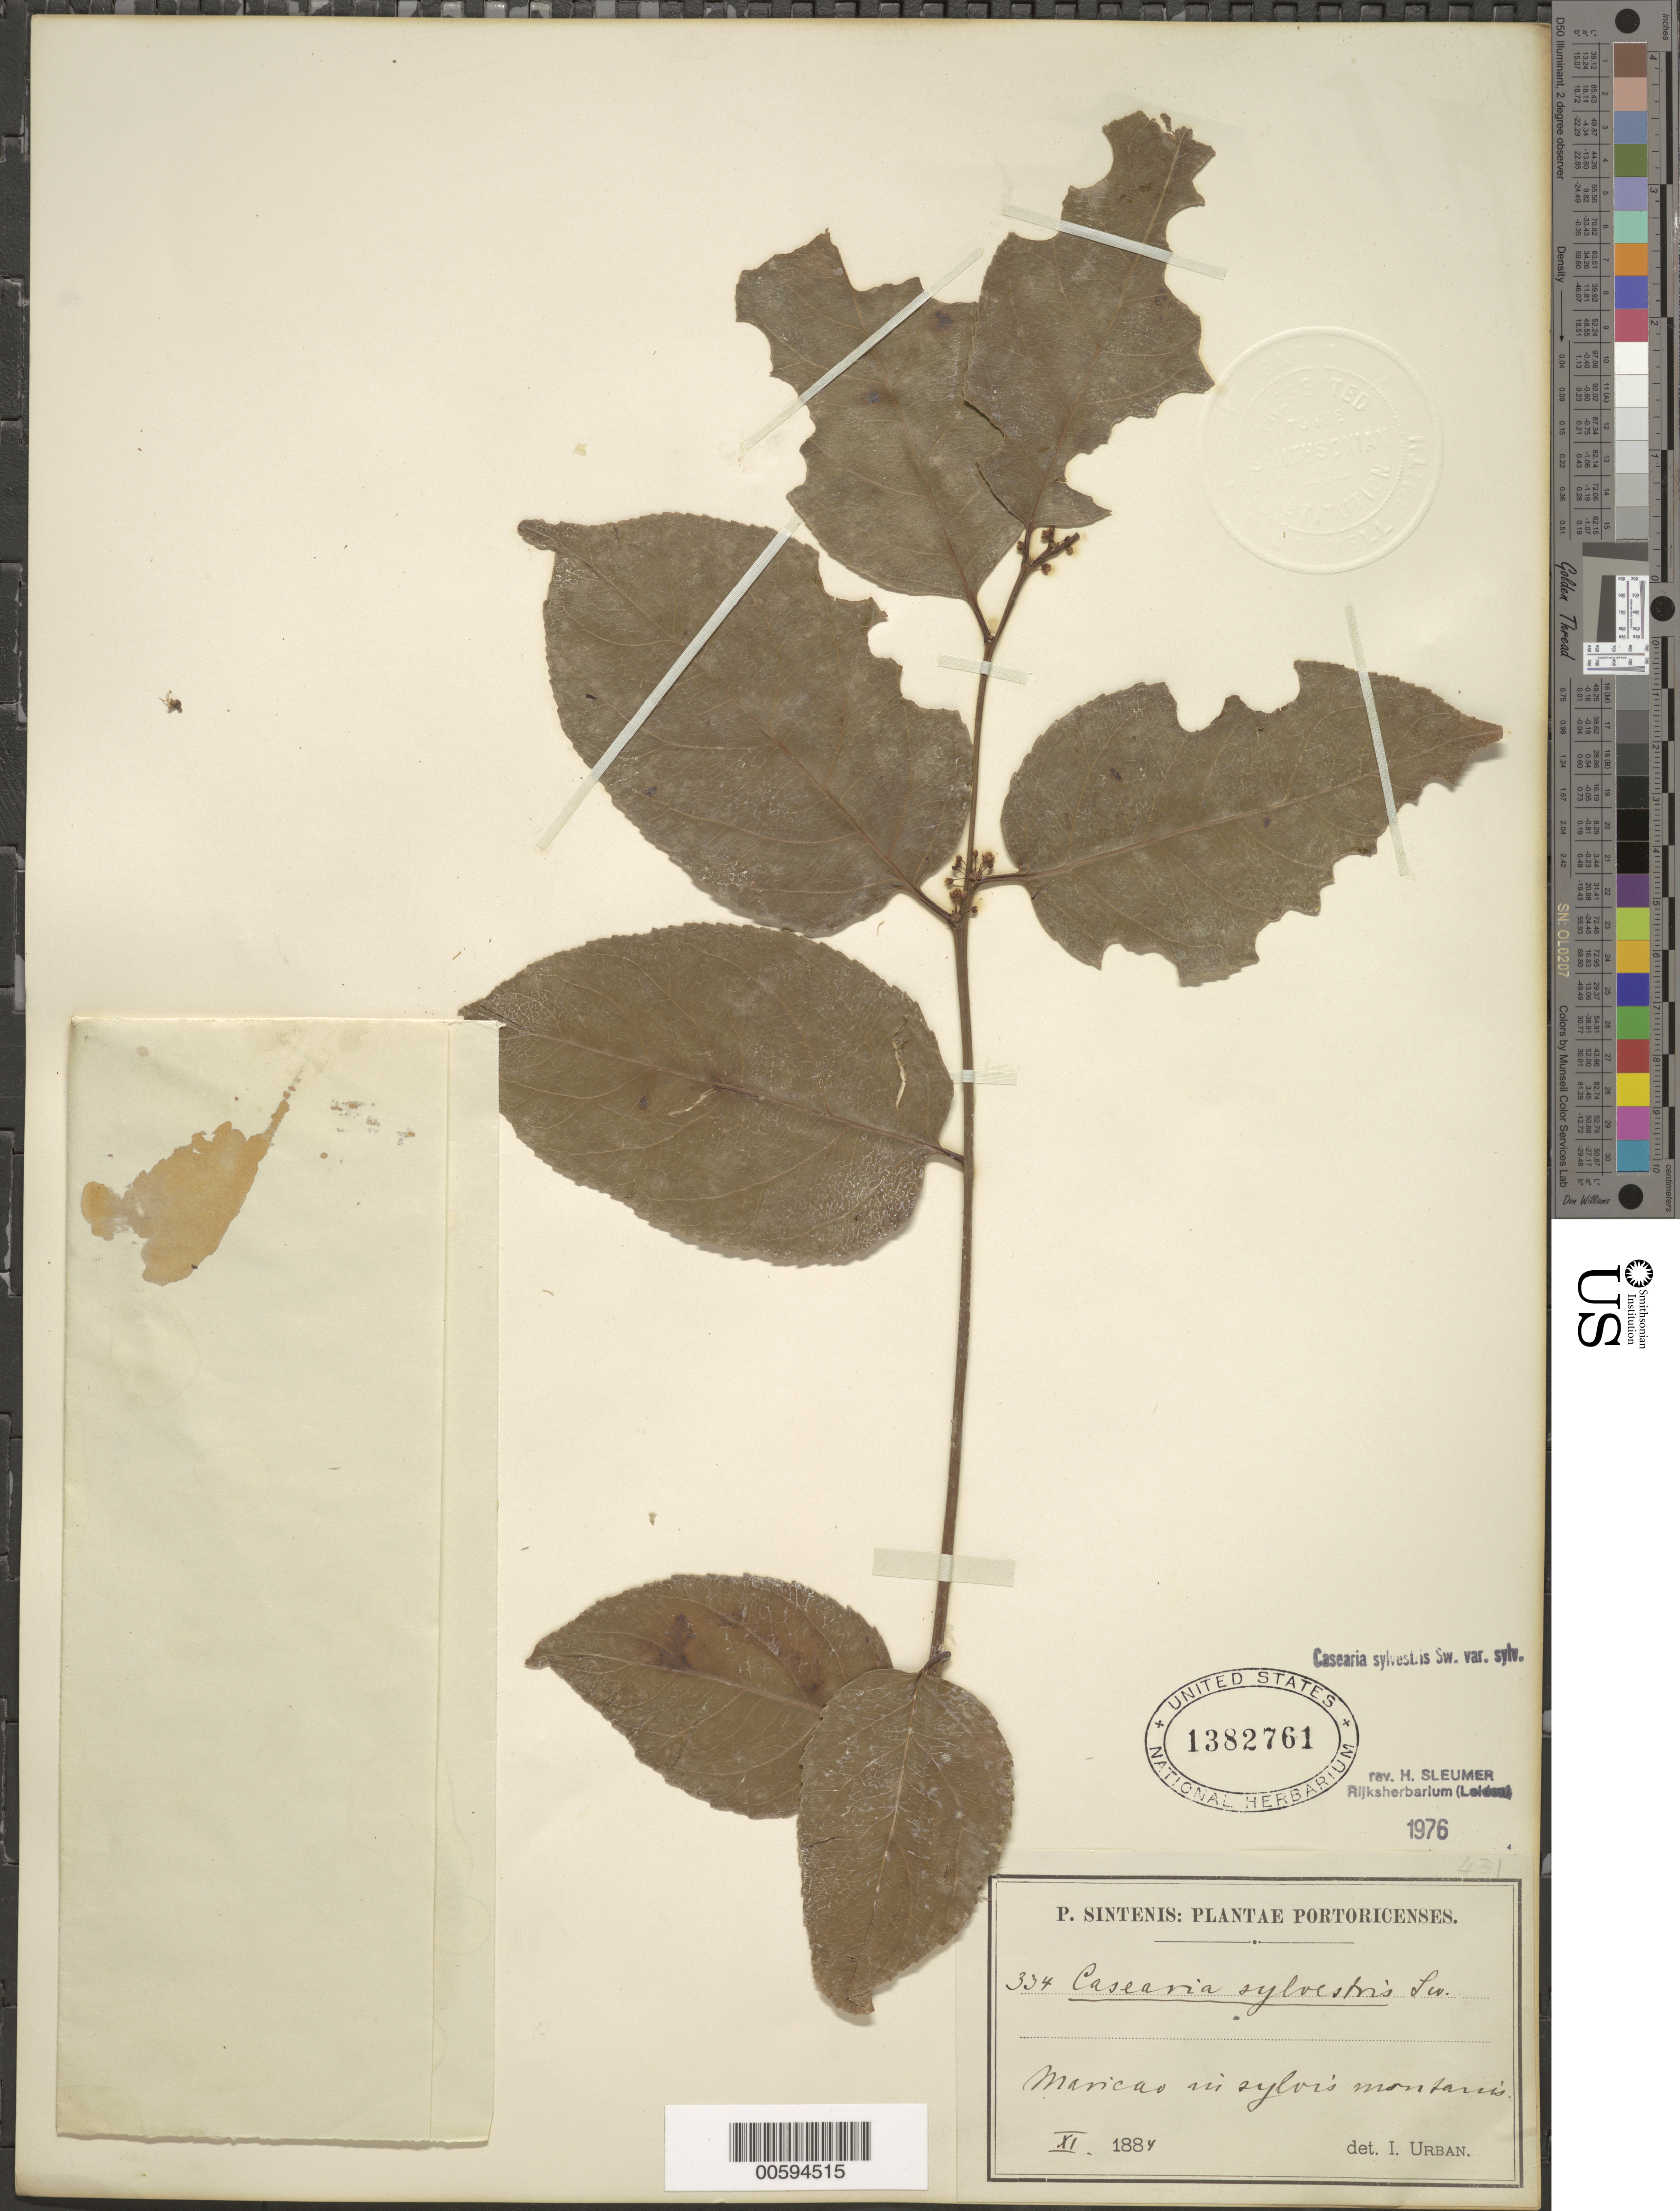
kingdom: Plantae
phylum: Tracheophyta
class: Magnoliopsida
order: Malpighiales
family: Salicaceae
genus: Casearia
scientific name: Casearia sylvestris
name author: Sw.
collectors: P. Sintenis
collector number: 334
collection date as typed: Nov 1884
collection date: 1884-11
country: Puerto Rico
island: Greater Antilles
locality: Maricao in sylvis montanis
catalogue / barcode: US 1382761